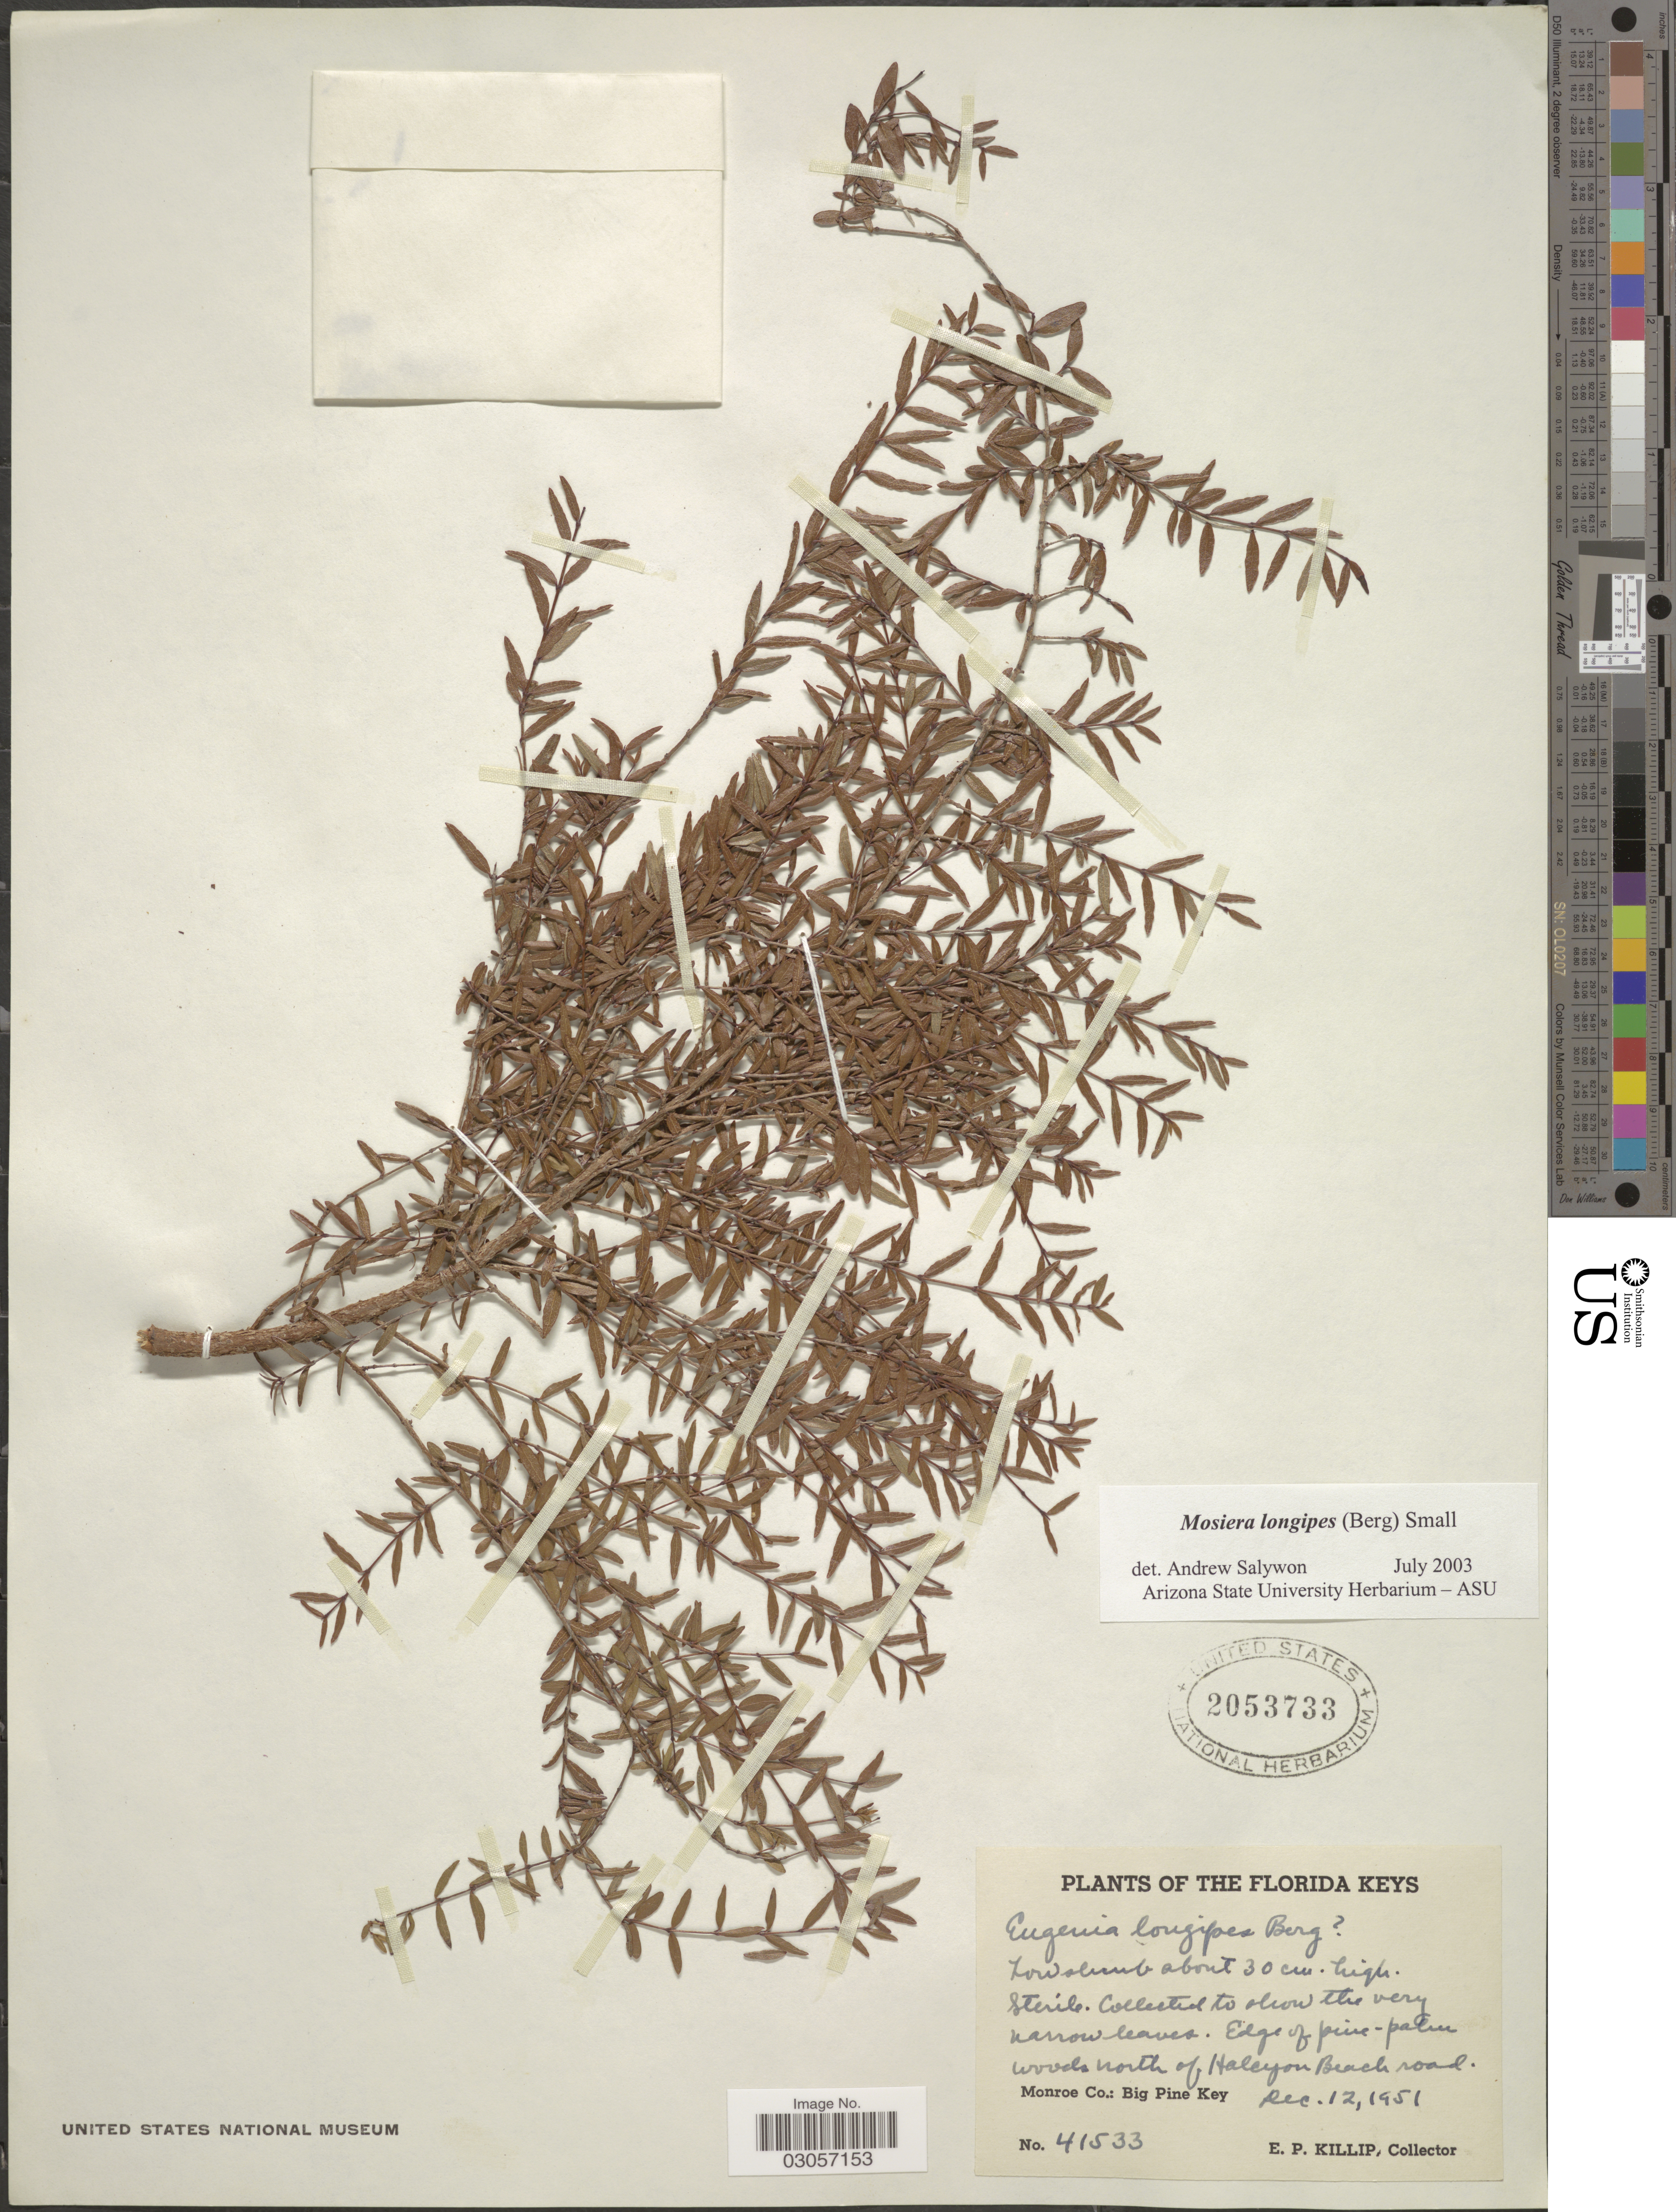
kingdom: Plantae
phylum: Tracheophyta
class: Magnoliopsida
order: Myrtales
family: Myrtaceae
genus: Mosiera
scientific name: Mosiera longipes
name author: (O. Berg) Small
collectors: E. P. Killip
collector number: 41533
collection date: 1951-12-12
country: United States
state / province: Florida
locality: The Florida Keys. Edge of pine-palm woods north of Halcyon Beach road, Monroe Co.: Big Pine Key.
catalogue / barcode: US 2053733